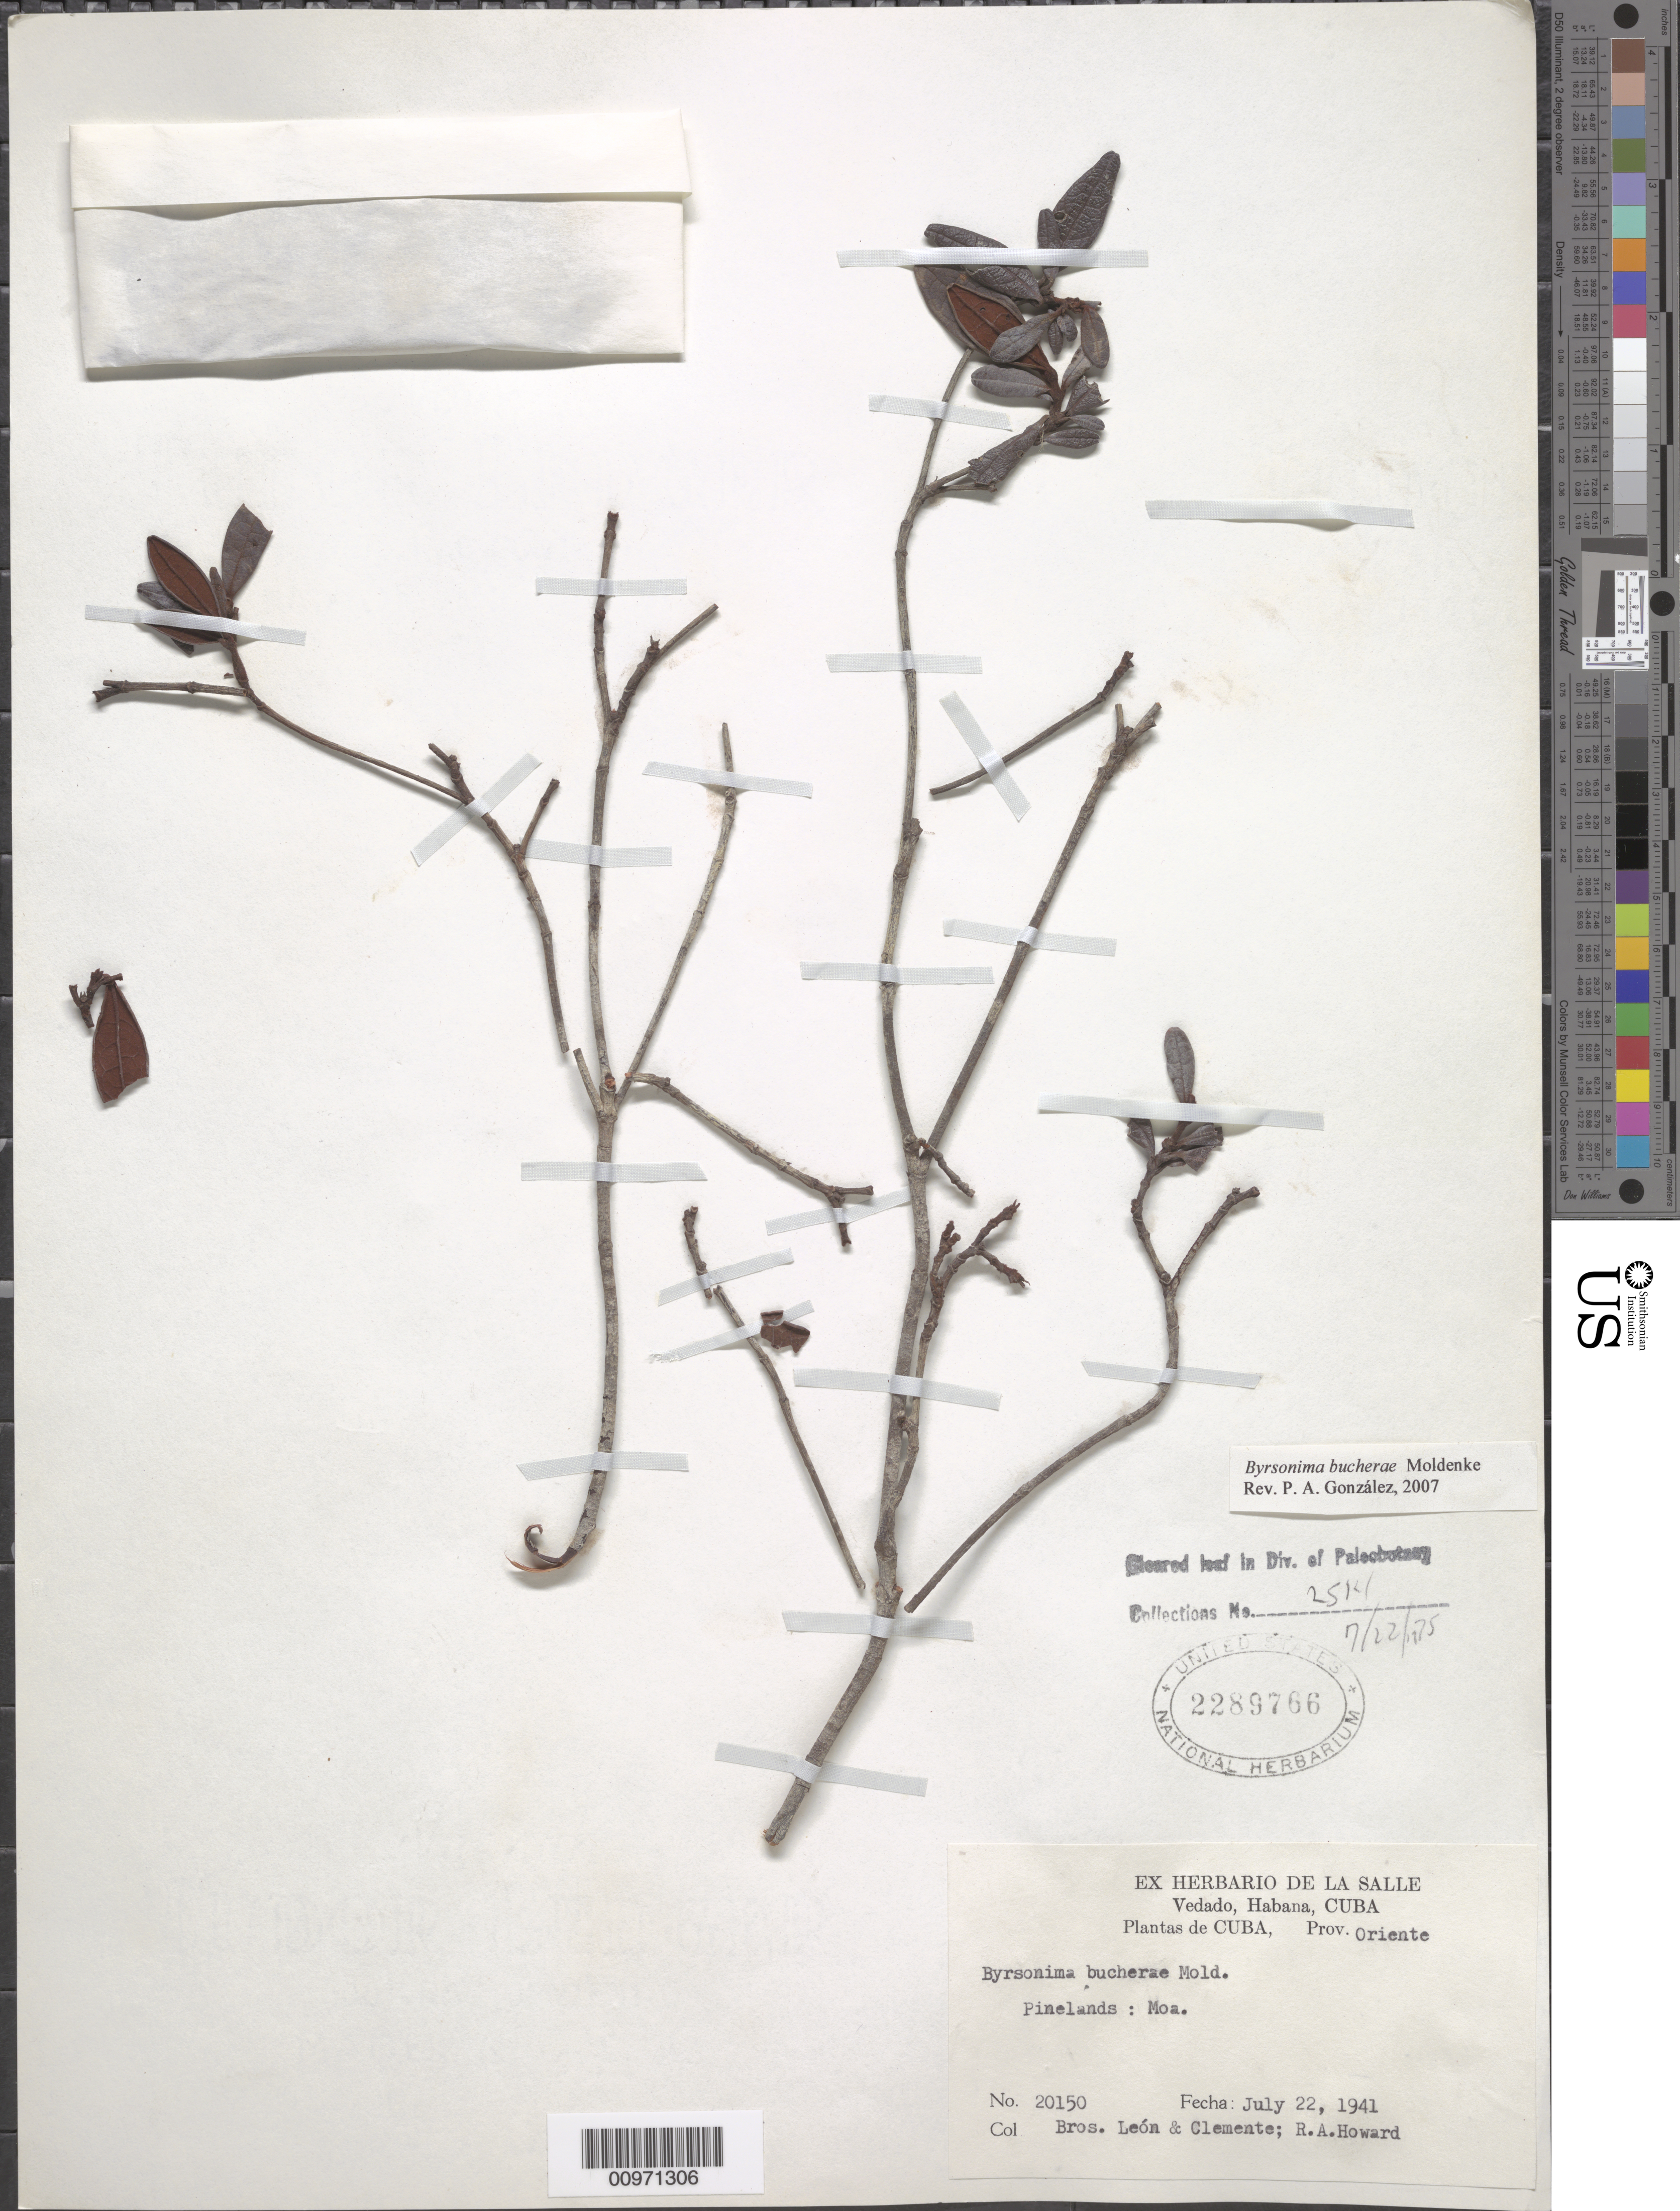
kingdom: Plantae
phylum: Tracheophyta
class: Magnoliopsida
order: Malpighiales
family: Malpighiaceae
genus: Byrsonima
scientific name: Byrsonima bucherae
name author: Moldenke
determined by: González, P. A.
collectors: Bro. León, Bro. Clemente & R. A. Howard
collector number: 20150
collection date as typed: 22 Jul 1941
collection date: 1941-07-22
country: Cuba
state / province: Holguín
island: Cuba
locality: Moa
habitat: Pinelands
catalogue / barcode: US 2289766